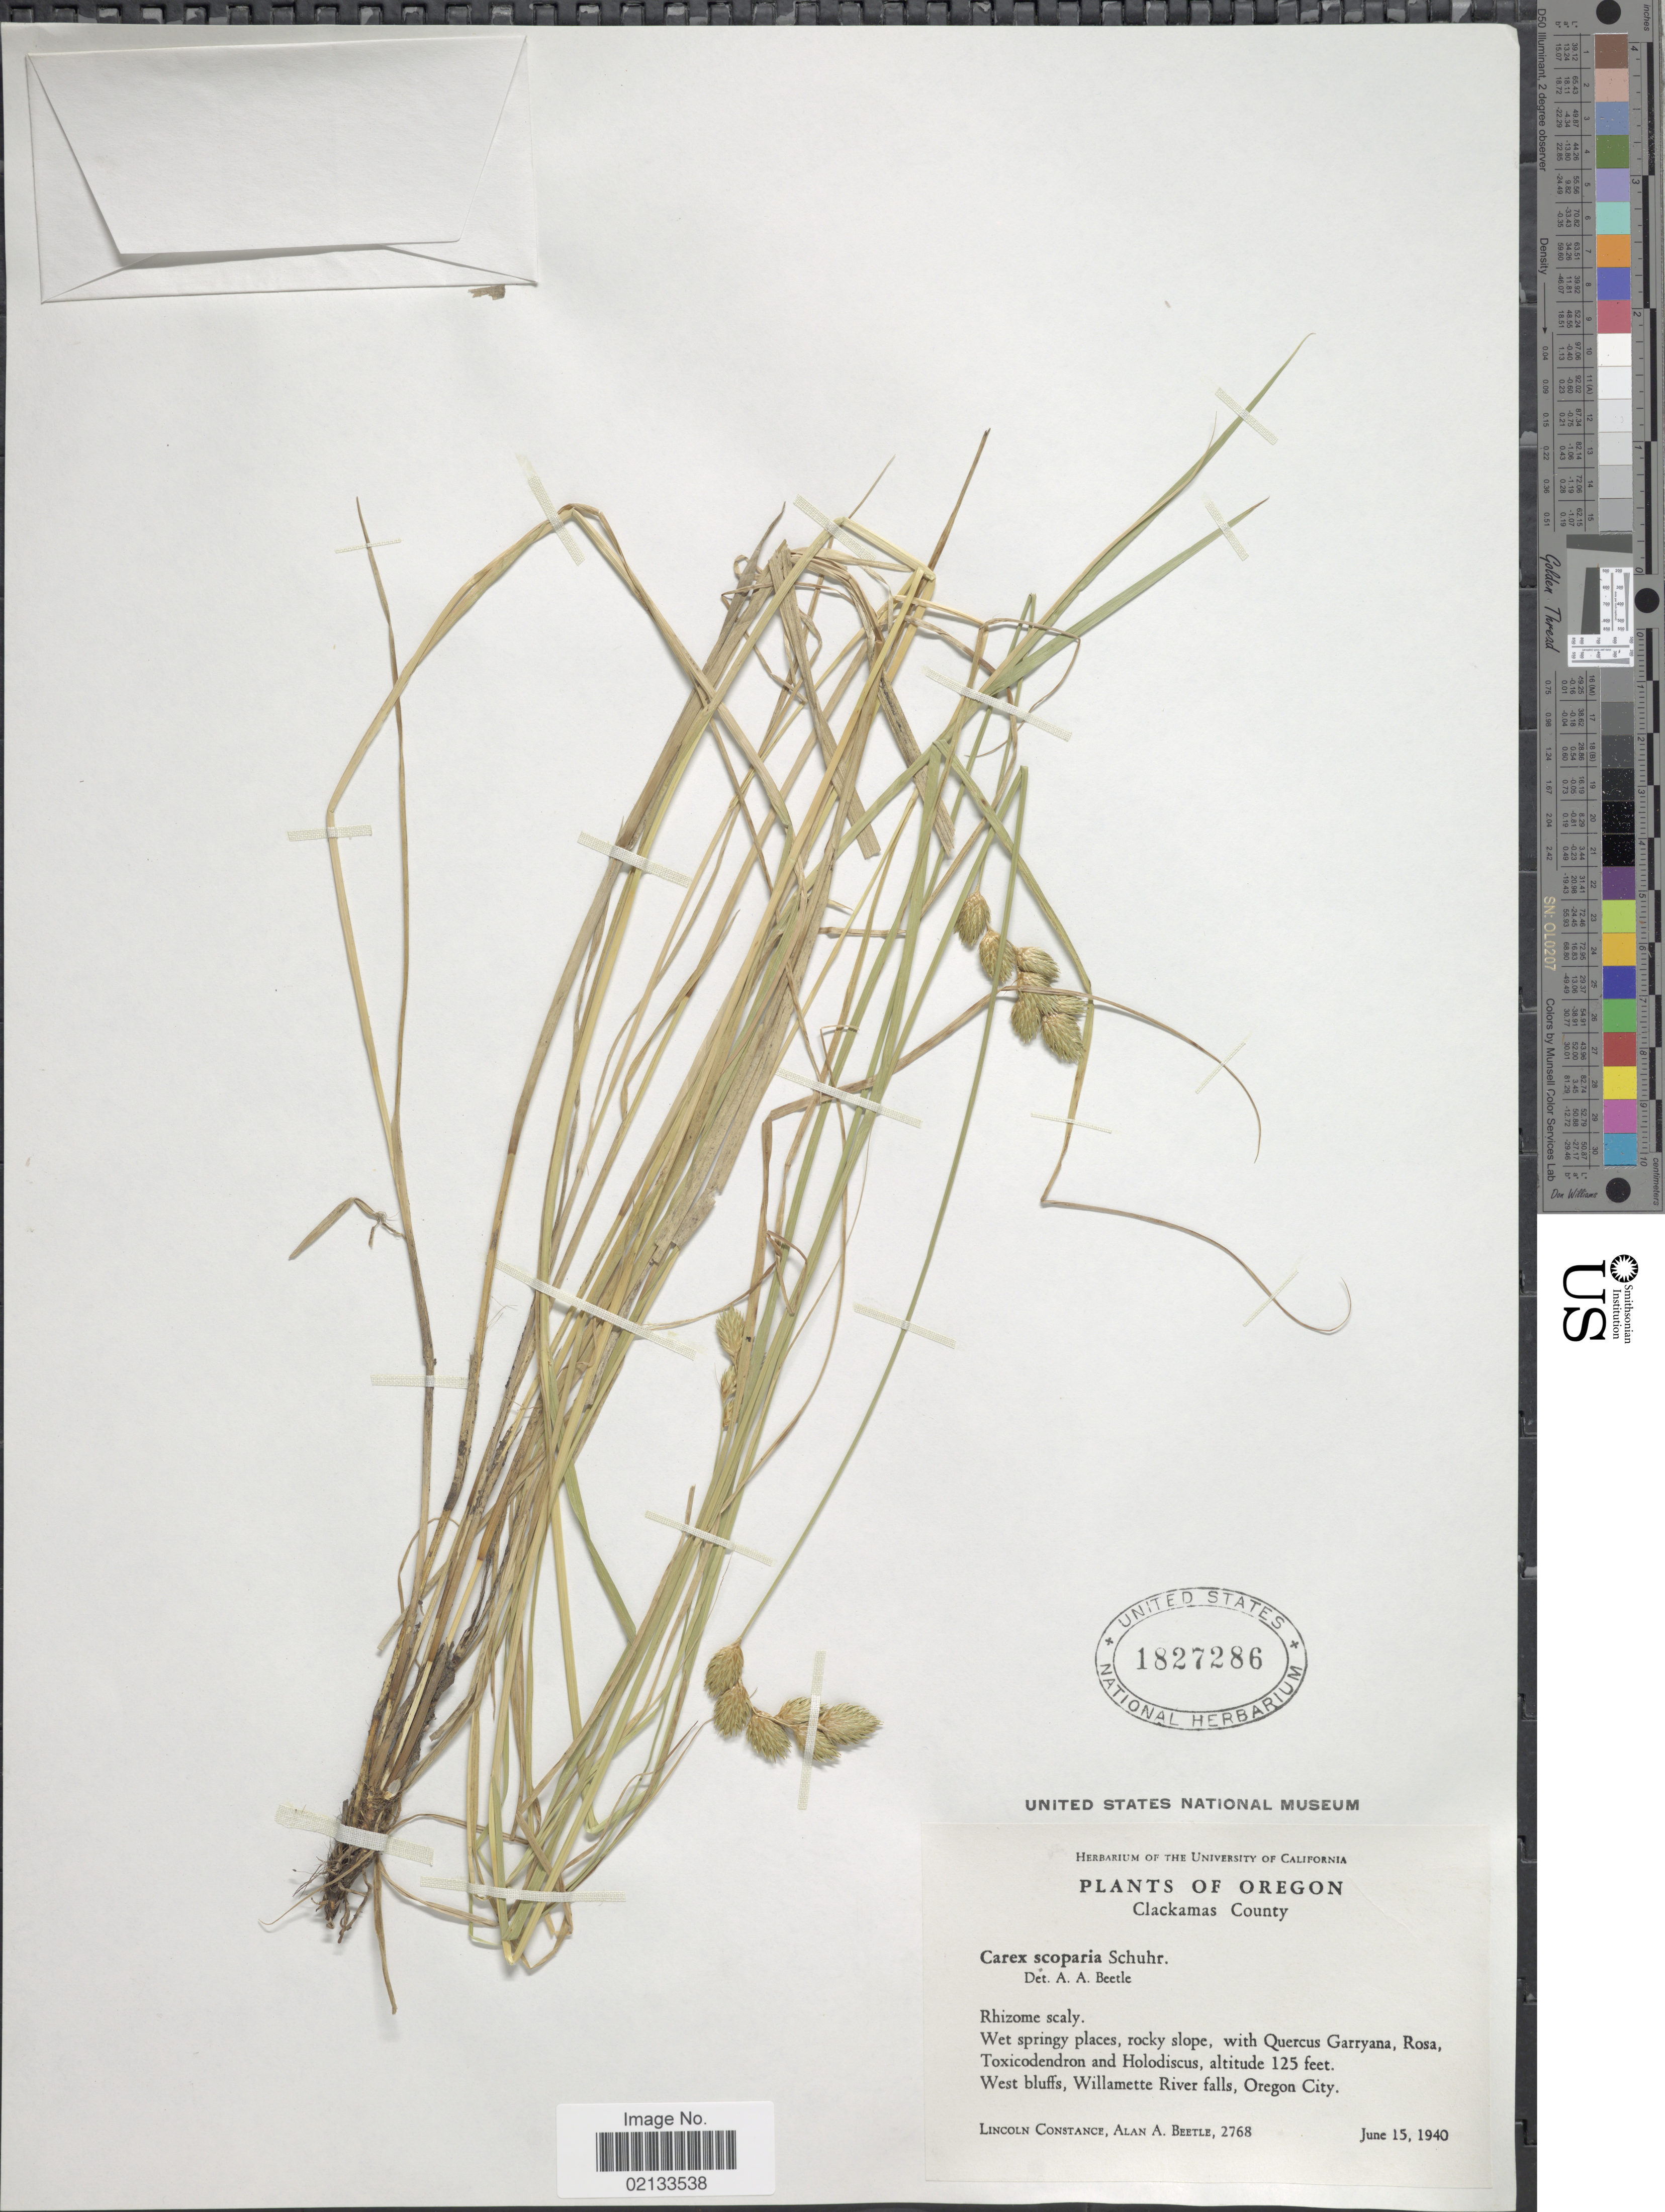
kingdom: Plantae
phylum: Tracheophyta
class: Liliopsida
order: Poales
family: Cyperaceae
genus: Carex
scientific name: Carex scoparia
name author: Schkuhr ex Willd.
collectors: L. Constance & A. A. Beetle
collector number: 2768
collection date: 1940-06-15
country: United States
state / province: Oregon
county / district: Clackamas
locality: Clackamas County, Wet springy places, rocky slope, West bluffs, Willamette River falls, Oregon City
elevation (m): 38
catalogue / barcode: US 1827286